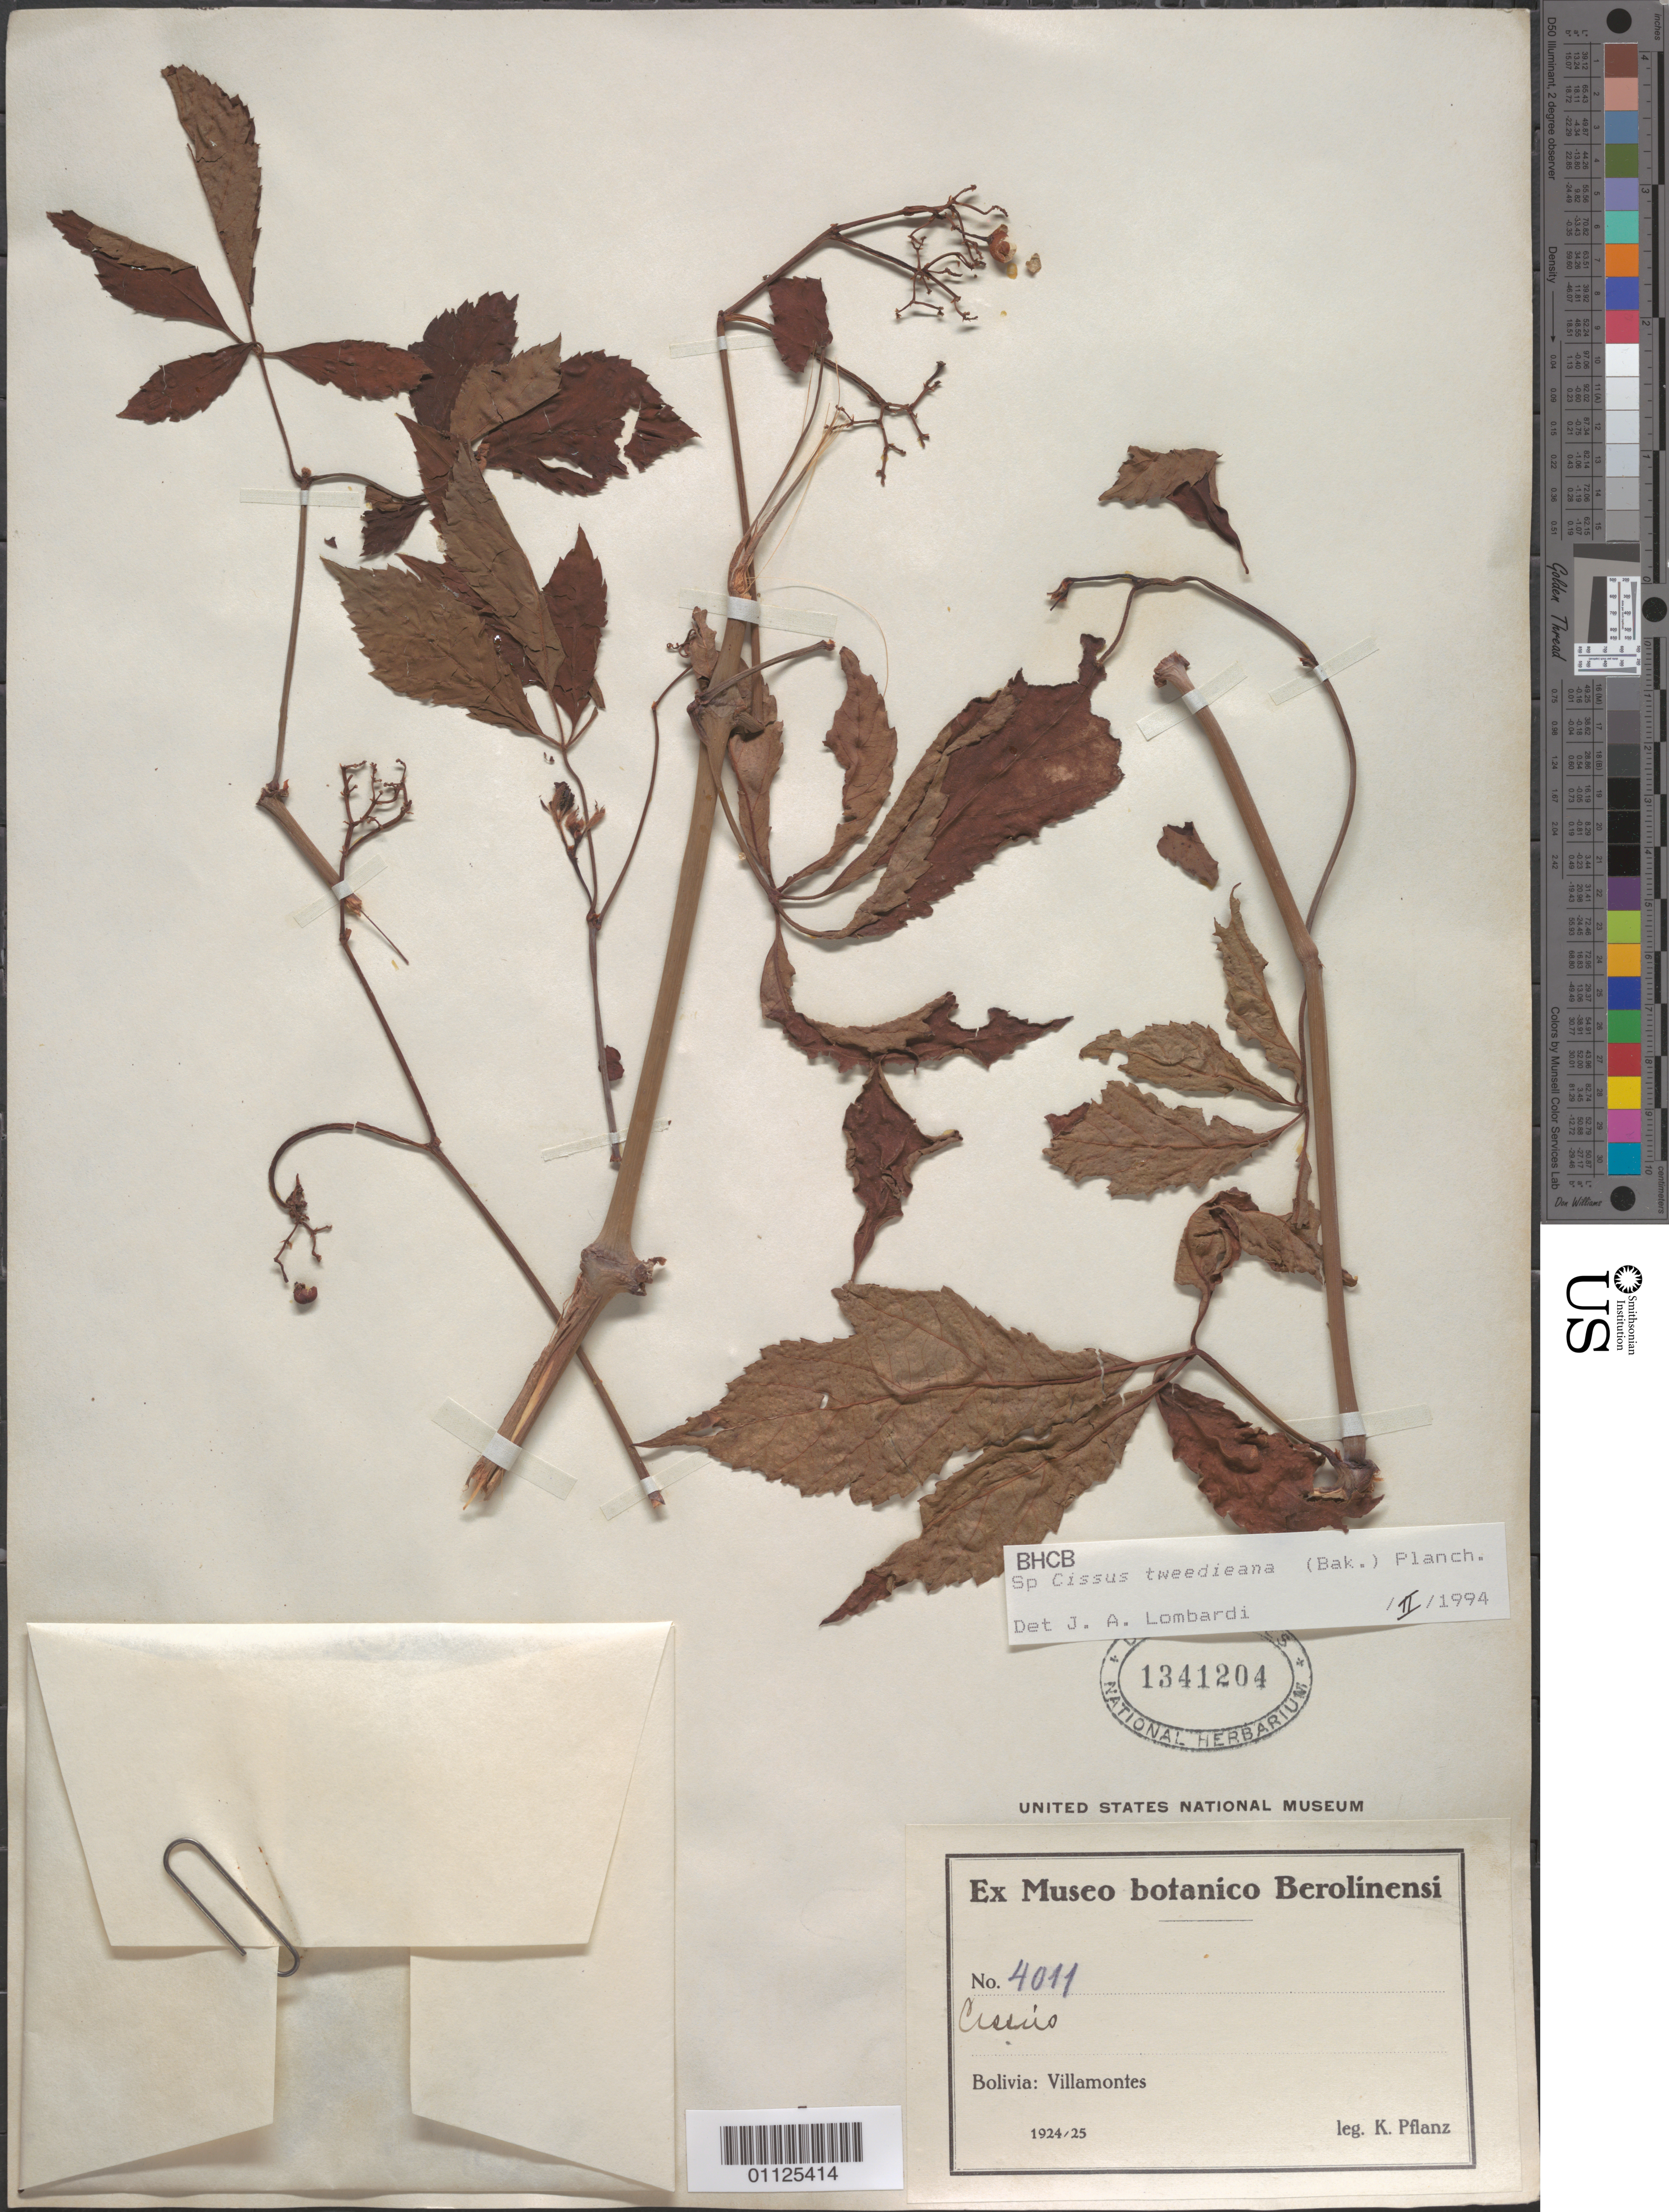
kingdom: Plantae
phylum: Tracheophyta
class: Magnoliopsida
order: Vitales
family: Vitaceae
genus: Clematicissus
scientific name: Clematicissus tweedieana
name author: (Baker) Lombardi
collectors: ex Museo Bot. Berol.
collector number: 4011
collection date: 1924/1925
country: Bolivia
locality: Villamontes.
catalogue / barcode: US 1341204